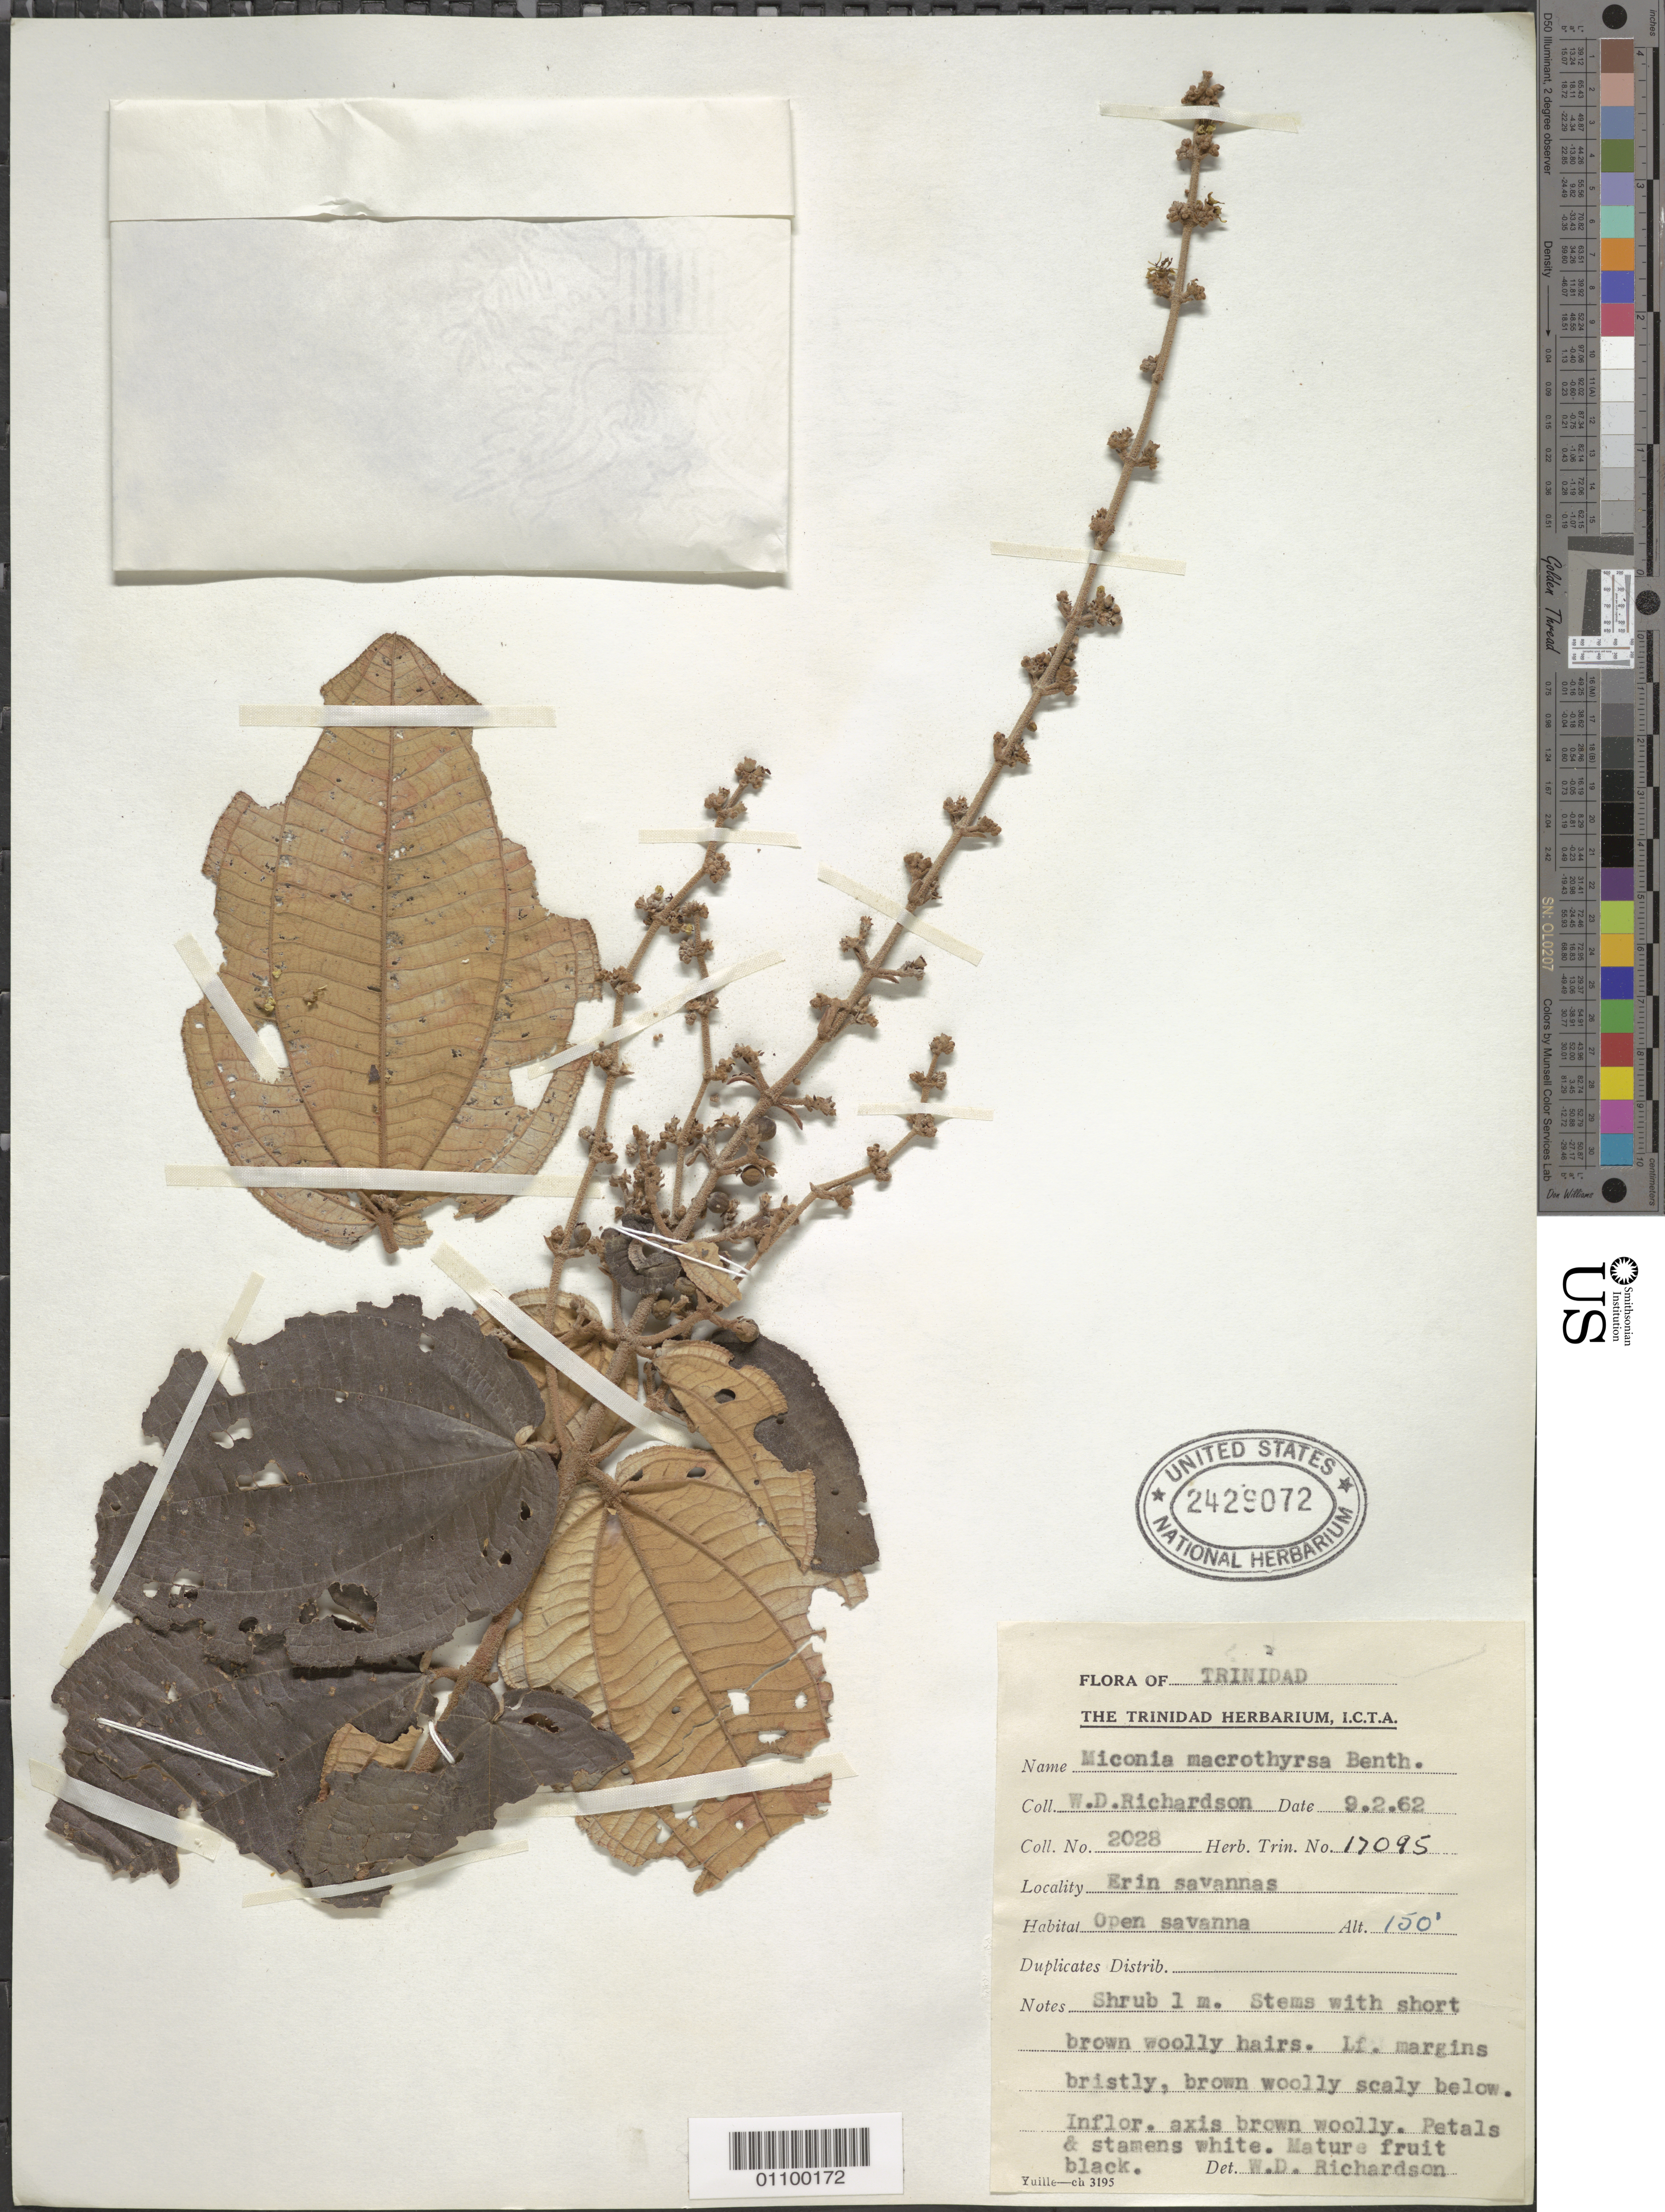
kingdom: Plantae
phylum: Tracheophyta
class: Magnoliopsida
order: Myrtales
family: Melastomataceae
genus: Miconia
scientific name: Miconia macrothyrsa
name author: Benth.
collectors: W. D. Richardson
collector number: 2028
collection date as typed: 09 Feb 1962 or 02 Sep 1962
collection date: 1962-02-09 or 1962-09-02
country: Trinidad and Tobago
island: Trinidad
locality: Erin savannas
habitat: habitat: open savanna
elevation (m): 46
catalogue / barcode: US 2429072